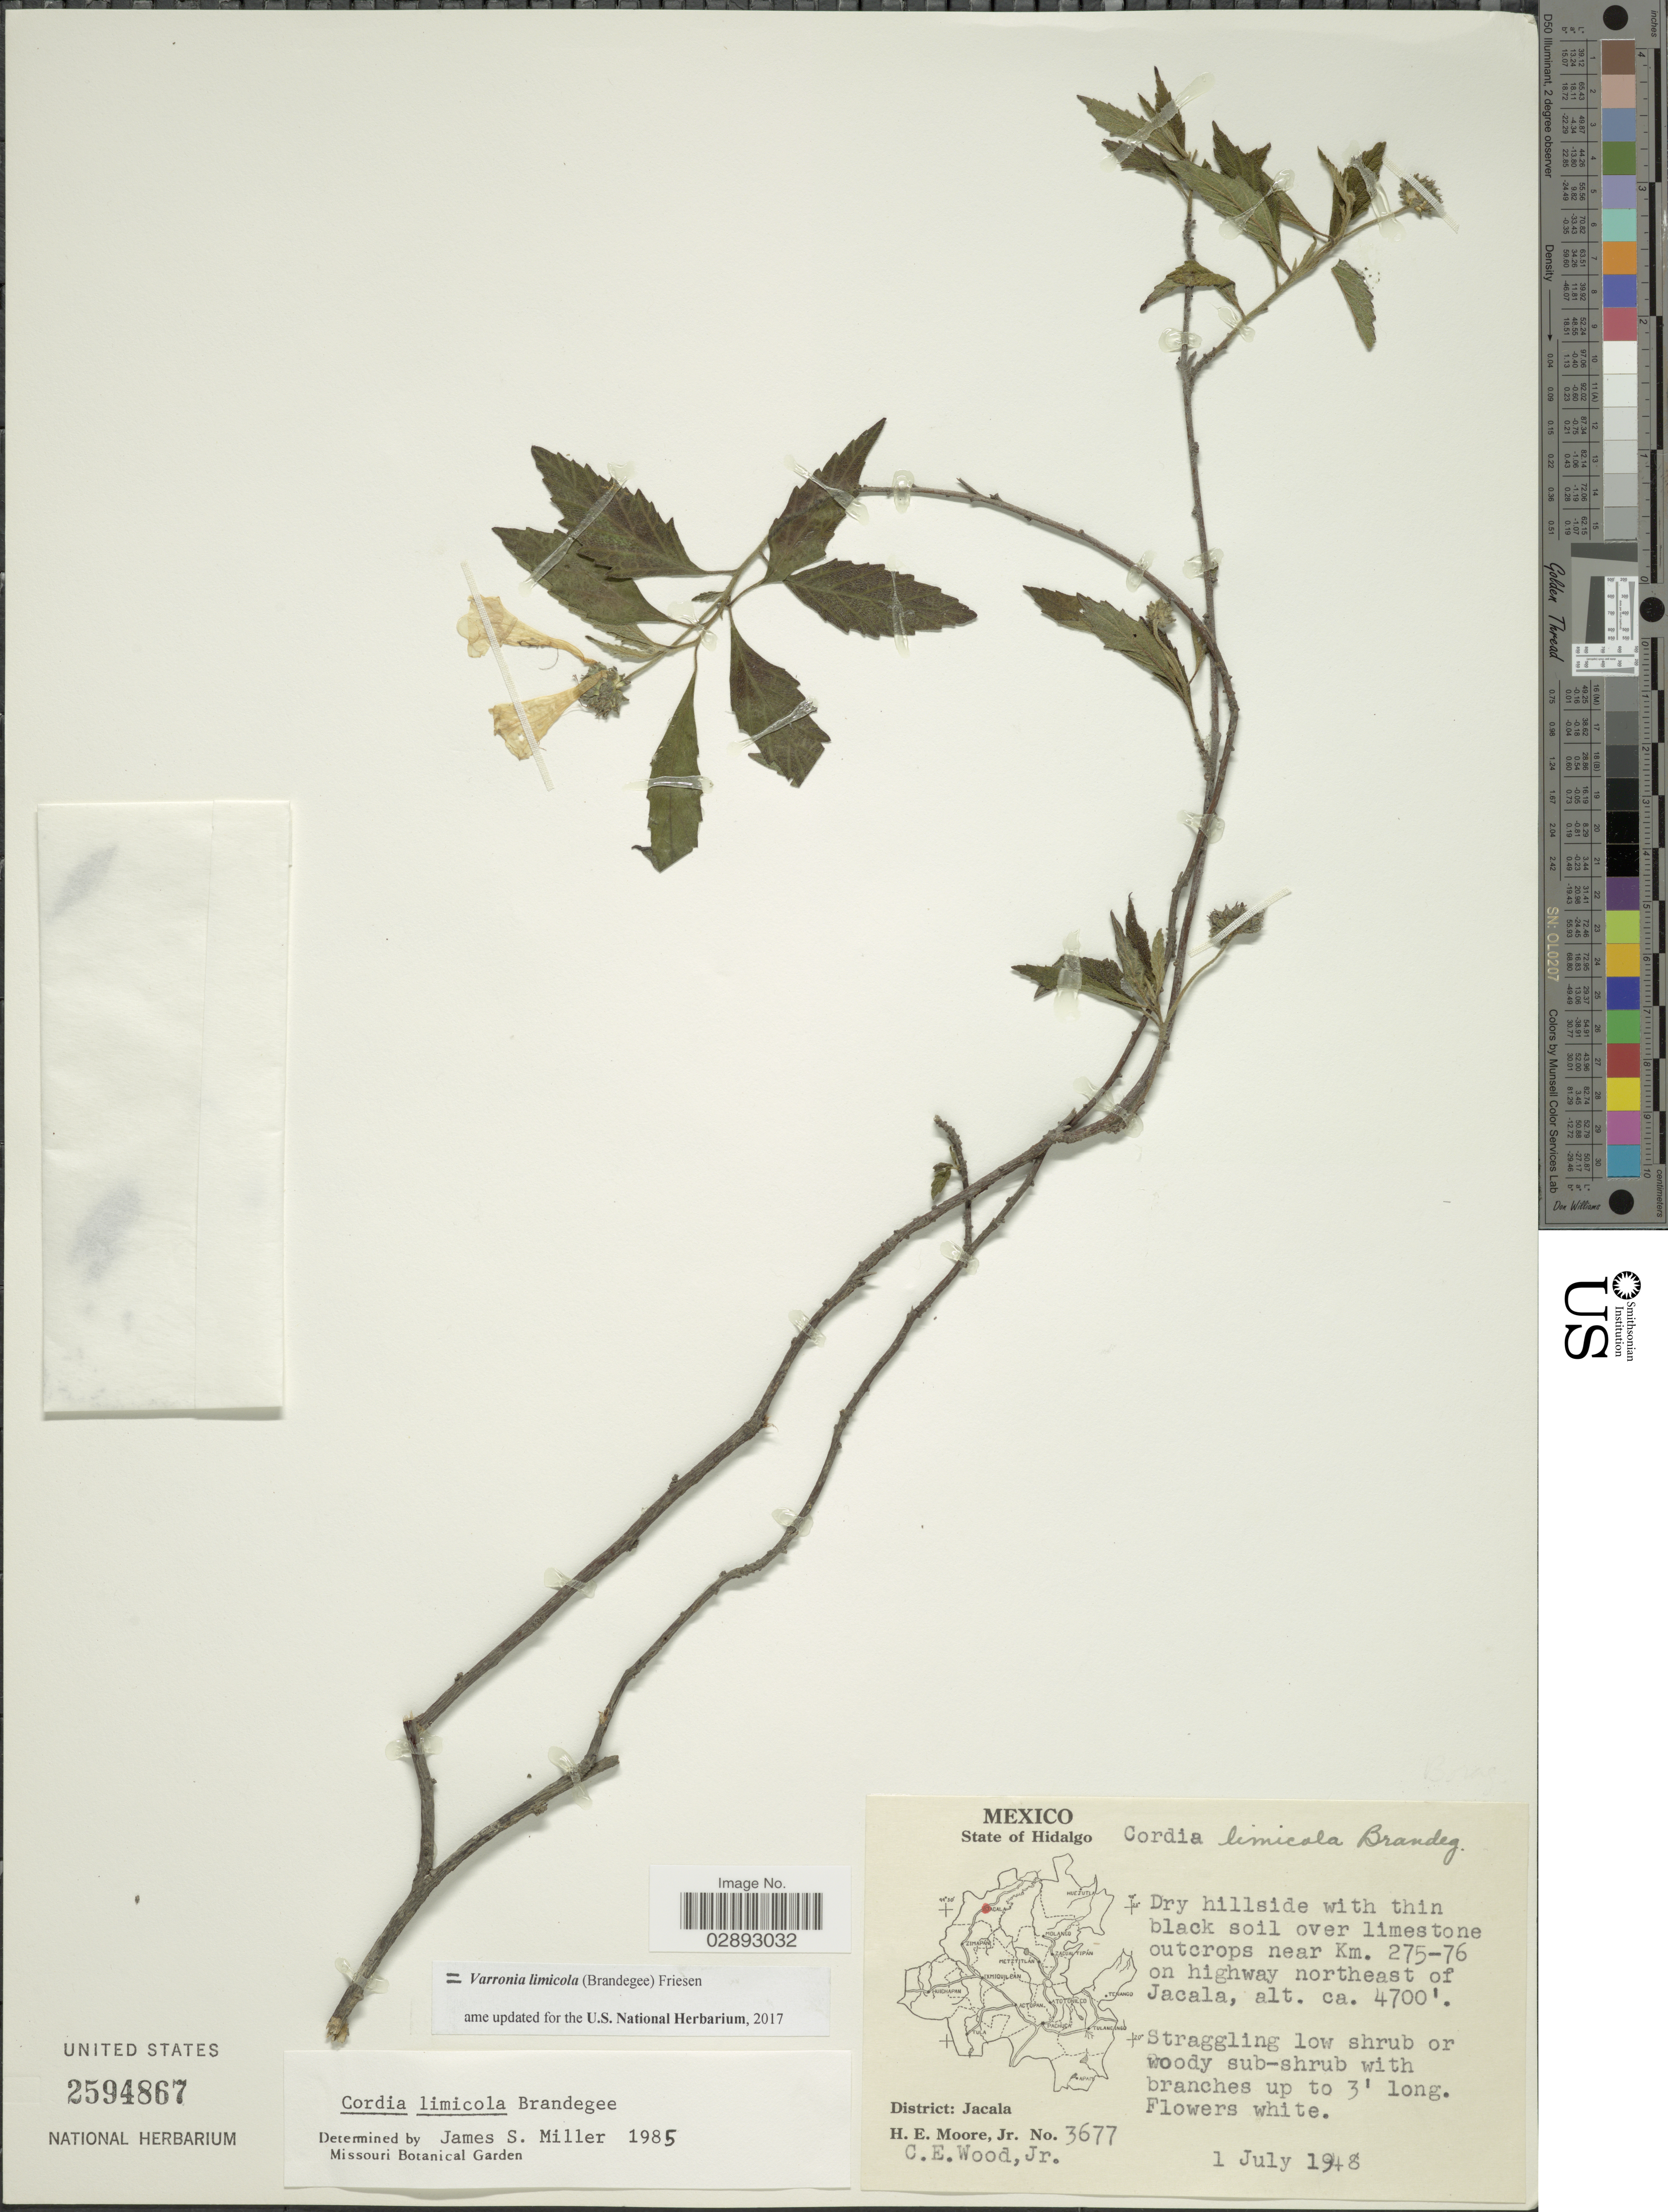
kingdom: Plantae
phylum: Tracheophyta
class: Magnoliopsida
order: Boraginales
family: Cordiaceae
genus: Varronia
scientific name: Varronia limicola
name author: (Brandegee) Friesen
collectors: H. Moore & C. Wood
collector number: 3677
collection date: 1948-07-01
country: Mexico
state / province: Hidalgo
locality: State of Hidalgo. Dry hillside with thin black soil over limestone outcrops near Km. 275-76 on highway northeast of Jacala. District: Jacala.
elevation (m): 1433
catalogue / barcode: US 2594867